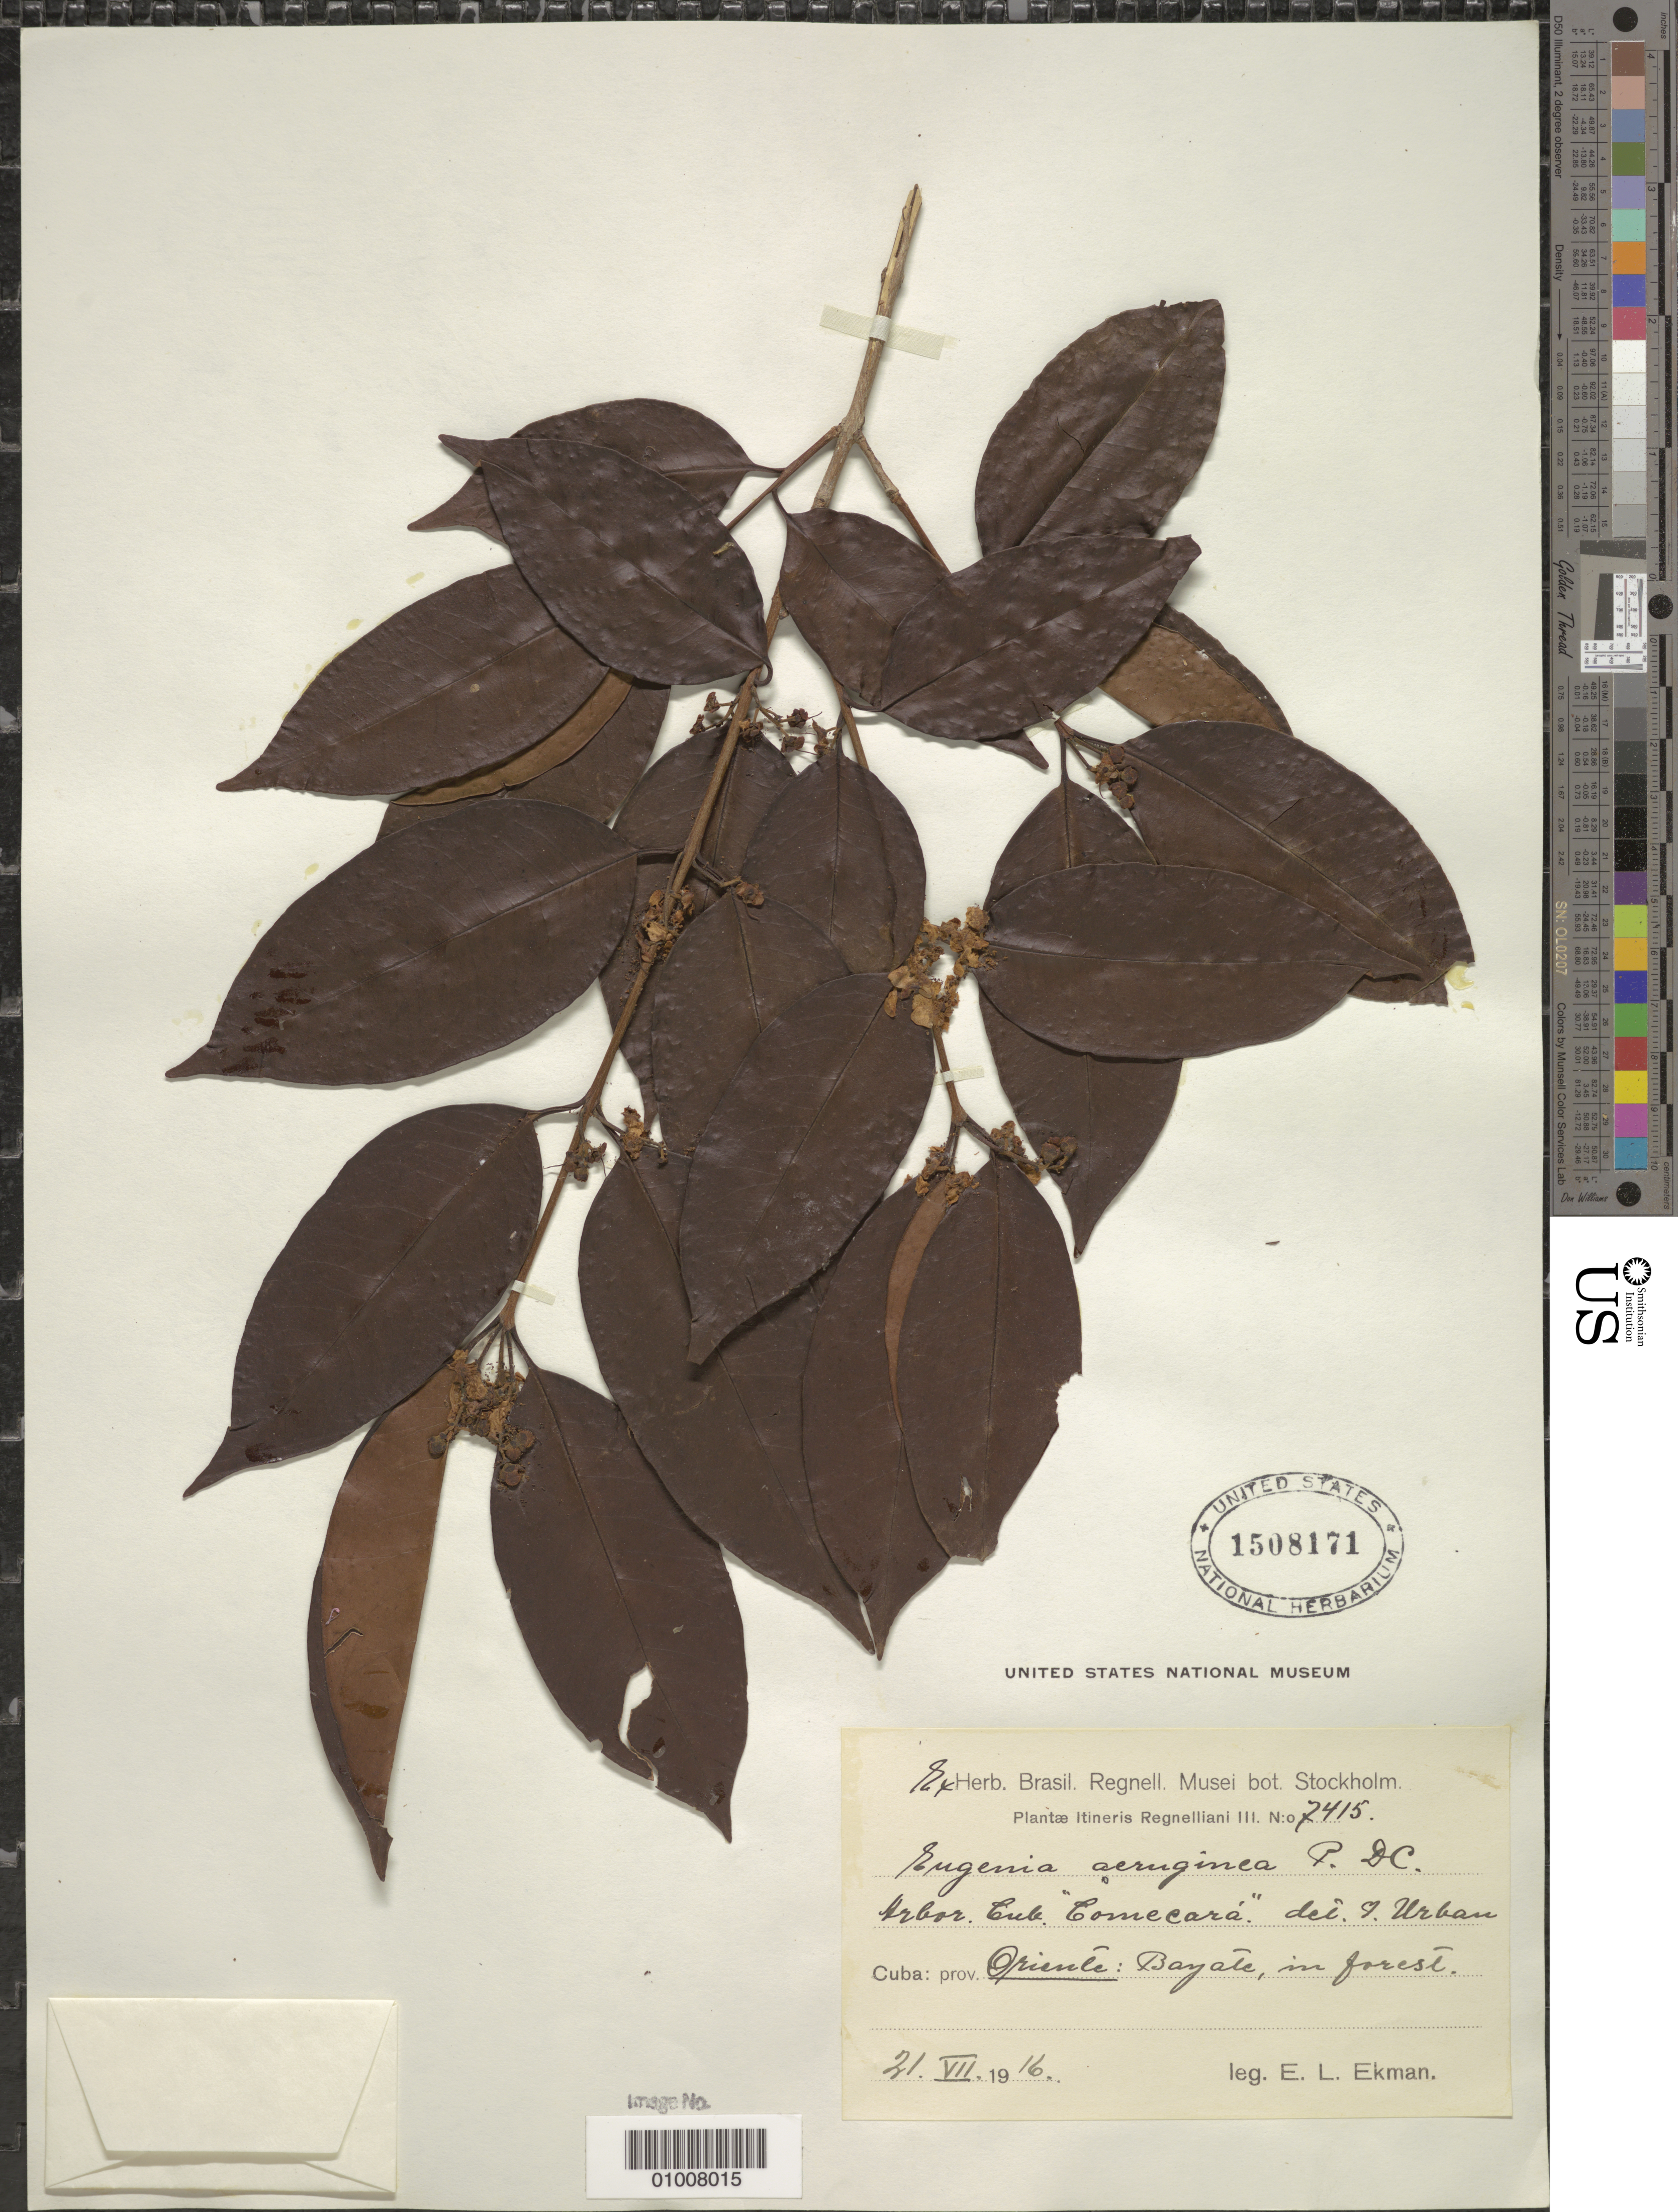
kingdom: Plantae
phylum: Tracheophyta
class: Magnoliopsida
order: Myrtales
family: Myrtaceae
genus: Eugenia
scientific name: Eugenia aeruginea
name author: DC.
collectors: E. L. Ekman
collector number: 7415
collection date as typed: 21 Jul 1916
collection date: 1916-07-21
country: Cuba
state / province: Oriente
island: Cuba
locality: Bayate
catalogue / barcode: US 1508171